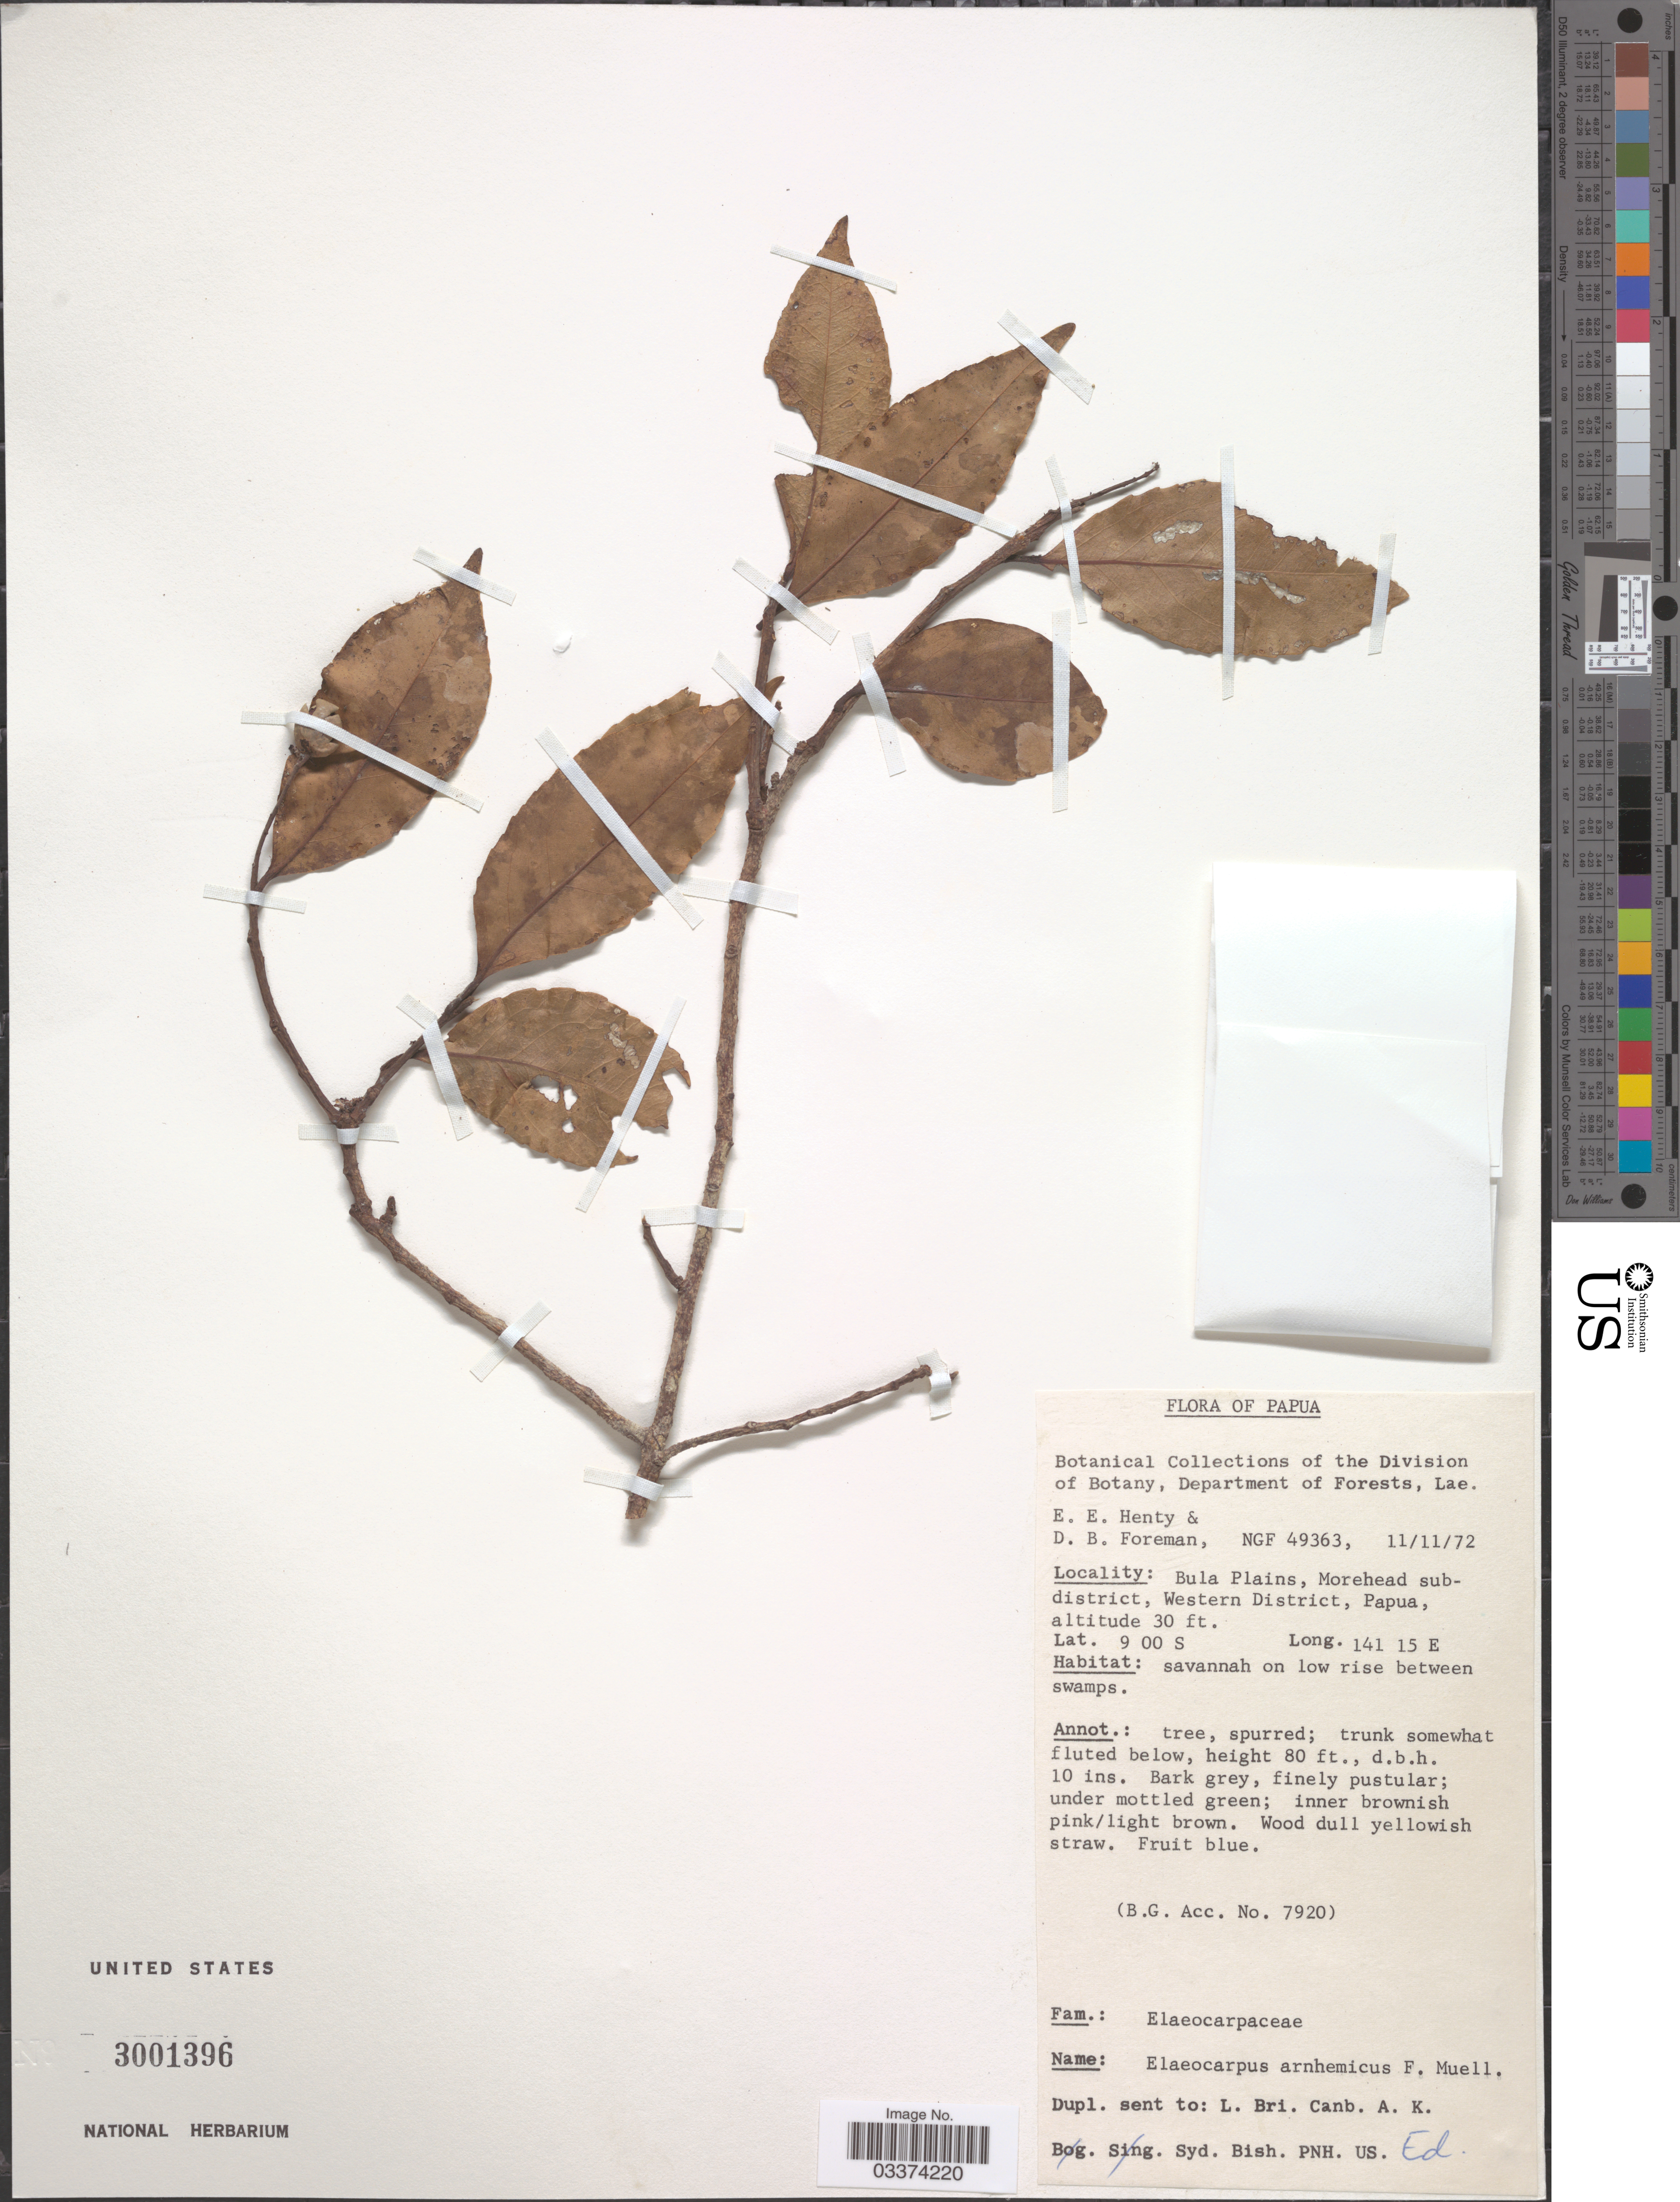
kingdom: Plantae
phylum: Tracheophyta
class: Magnoliopsida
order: Oxalidales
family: Elaeocarpaceae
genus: Elaeocarpus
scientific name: Elaeocarpus arnhemicus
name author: F. Muell.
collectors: E. Henty & D. Foreman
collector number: NGF 49363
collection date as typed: Transcribed d/m/y: 11/11/72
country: Papua New Guinea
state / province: Manus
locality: Papua. Bula Plains, Morehead subdistrict, Western District, Papua.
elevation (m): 9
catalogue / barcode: US 3001396